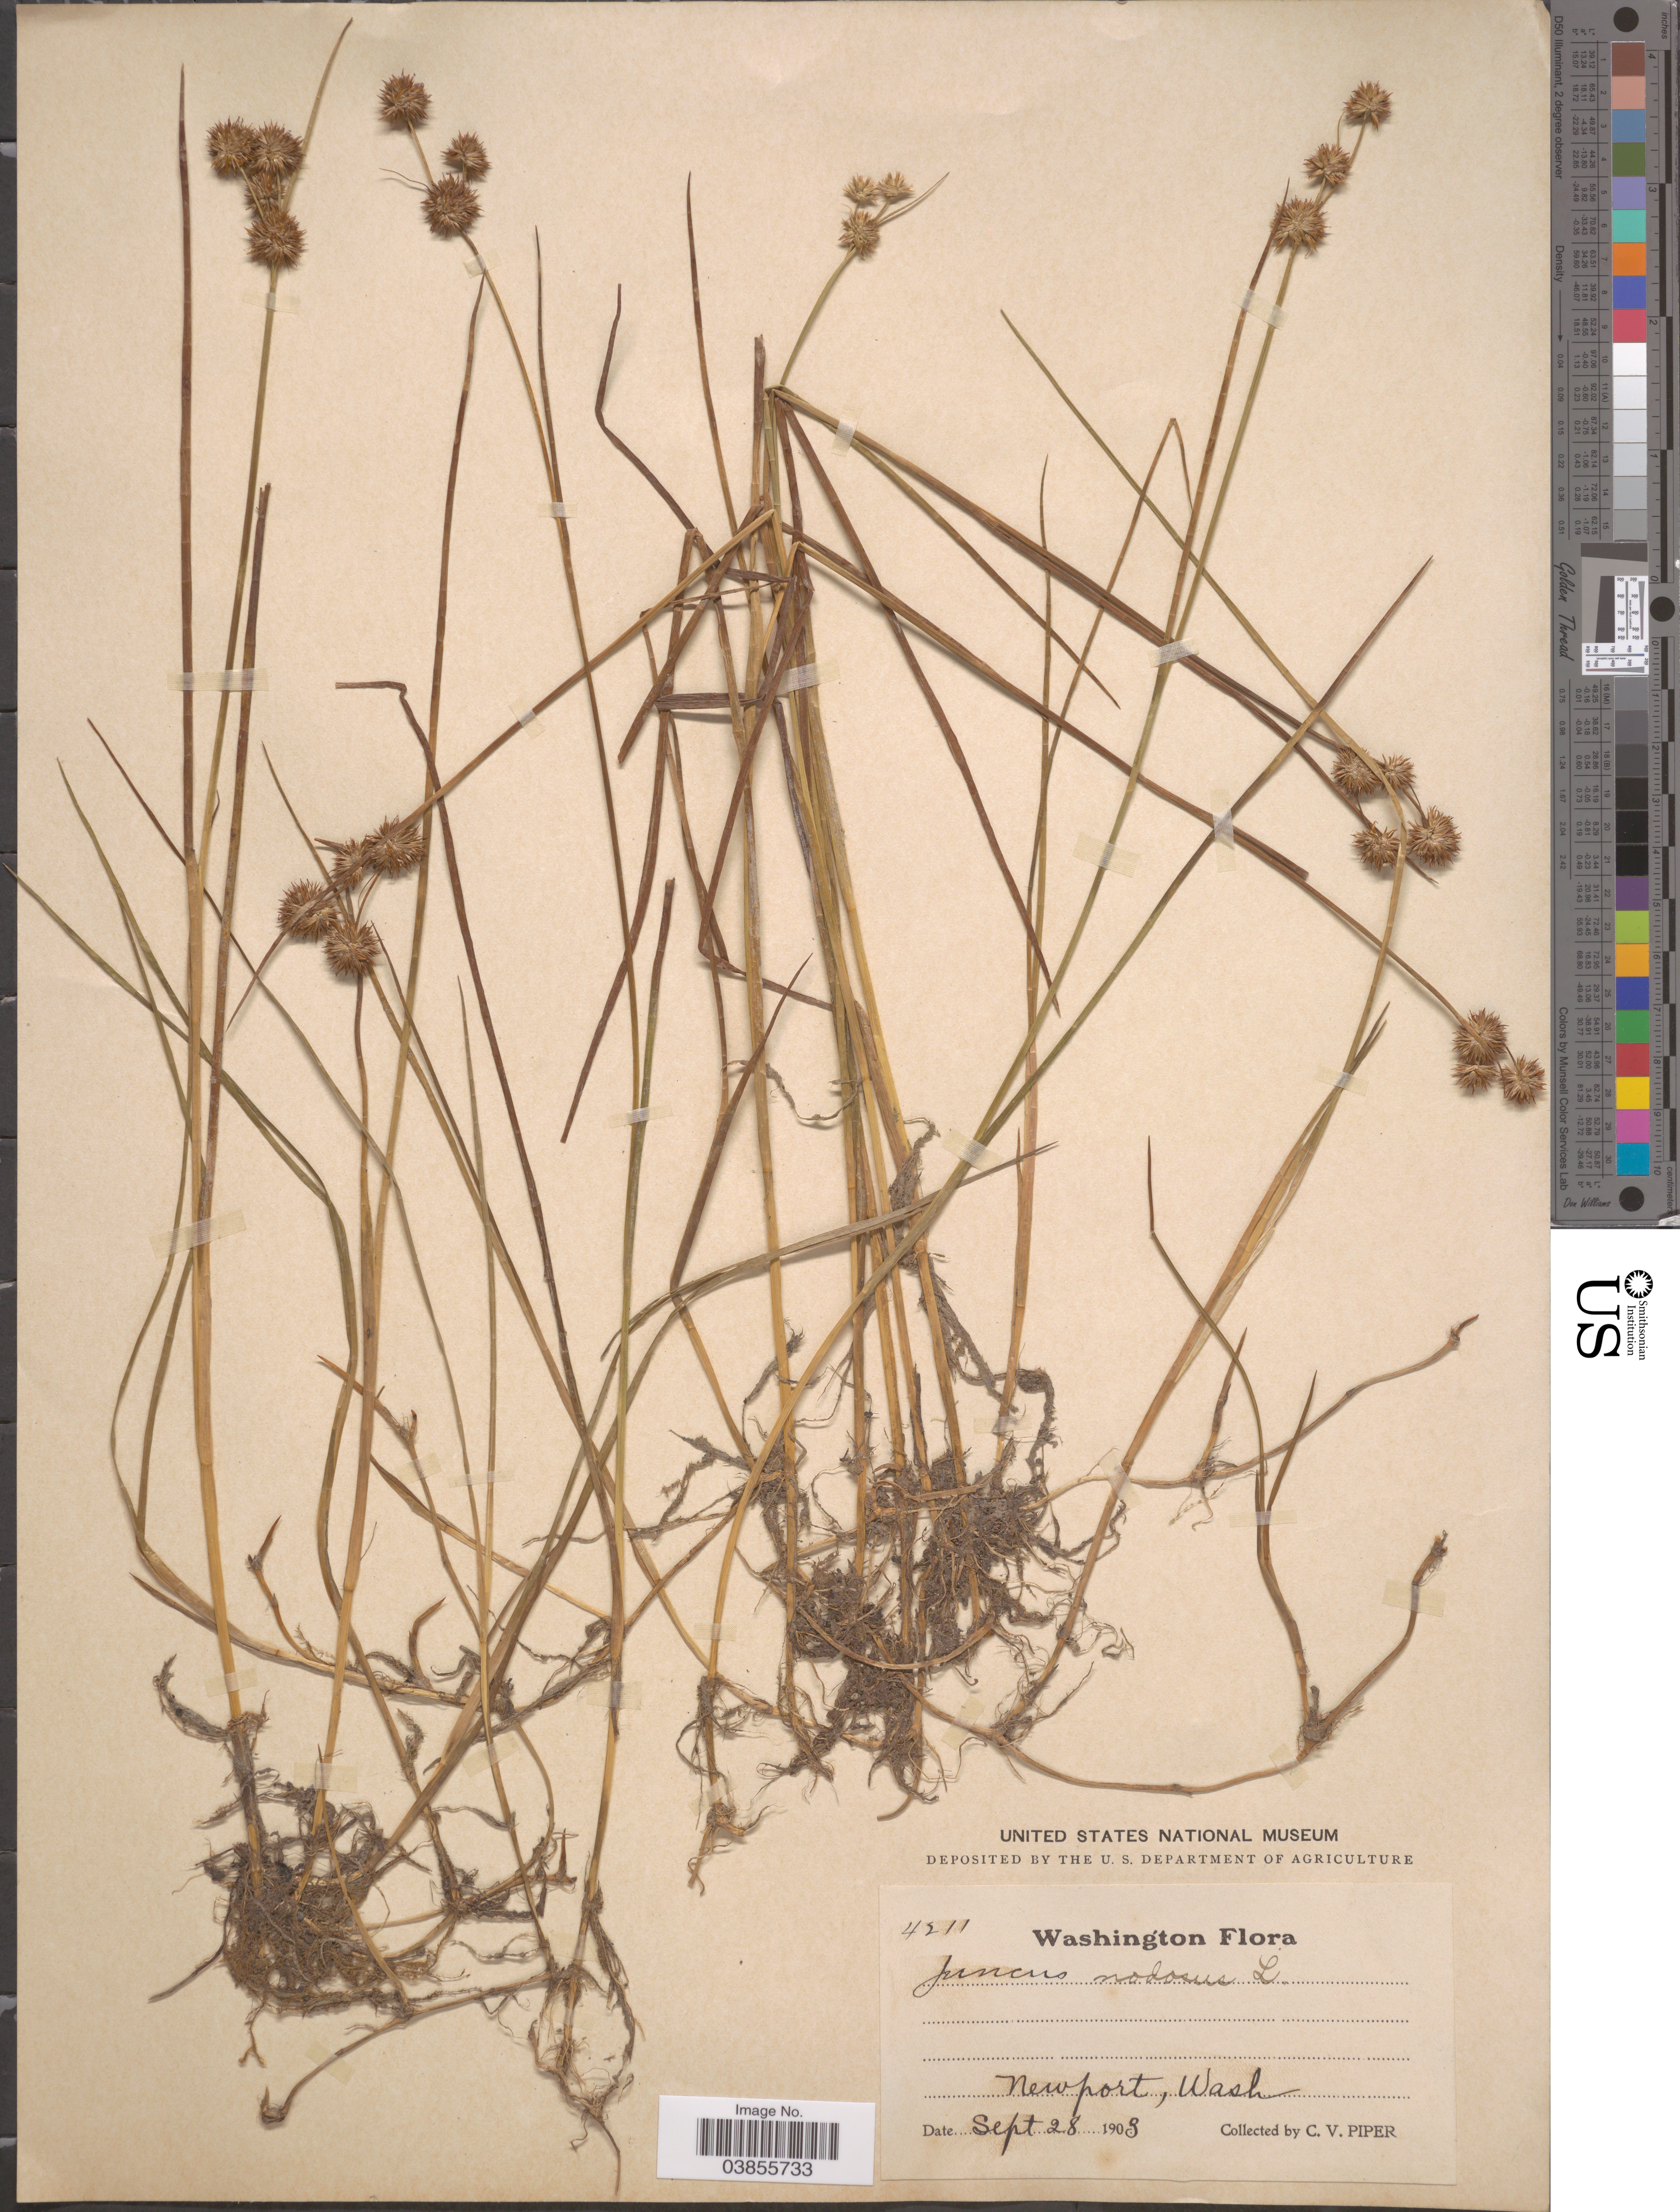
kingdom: Plantae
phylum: Tracheophyta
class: Liliopsida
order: Poales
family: Juncaceae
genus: Juncus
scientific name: Juncus nodosus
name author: L.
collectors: C. V. Piper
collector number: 4211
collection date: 1903-09-28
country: United States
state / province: Washington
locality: Newport.